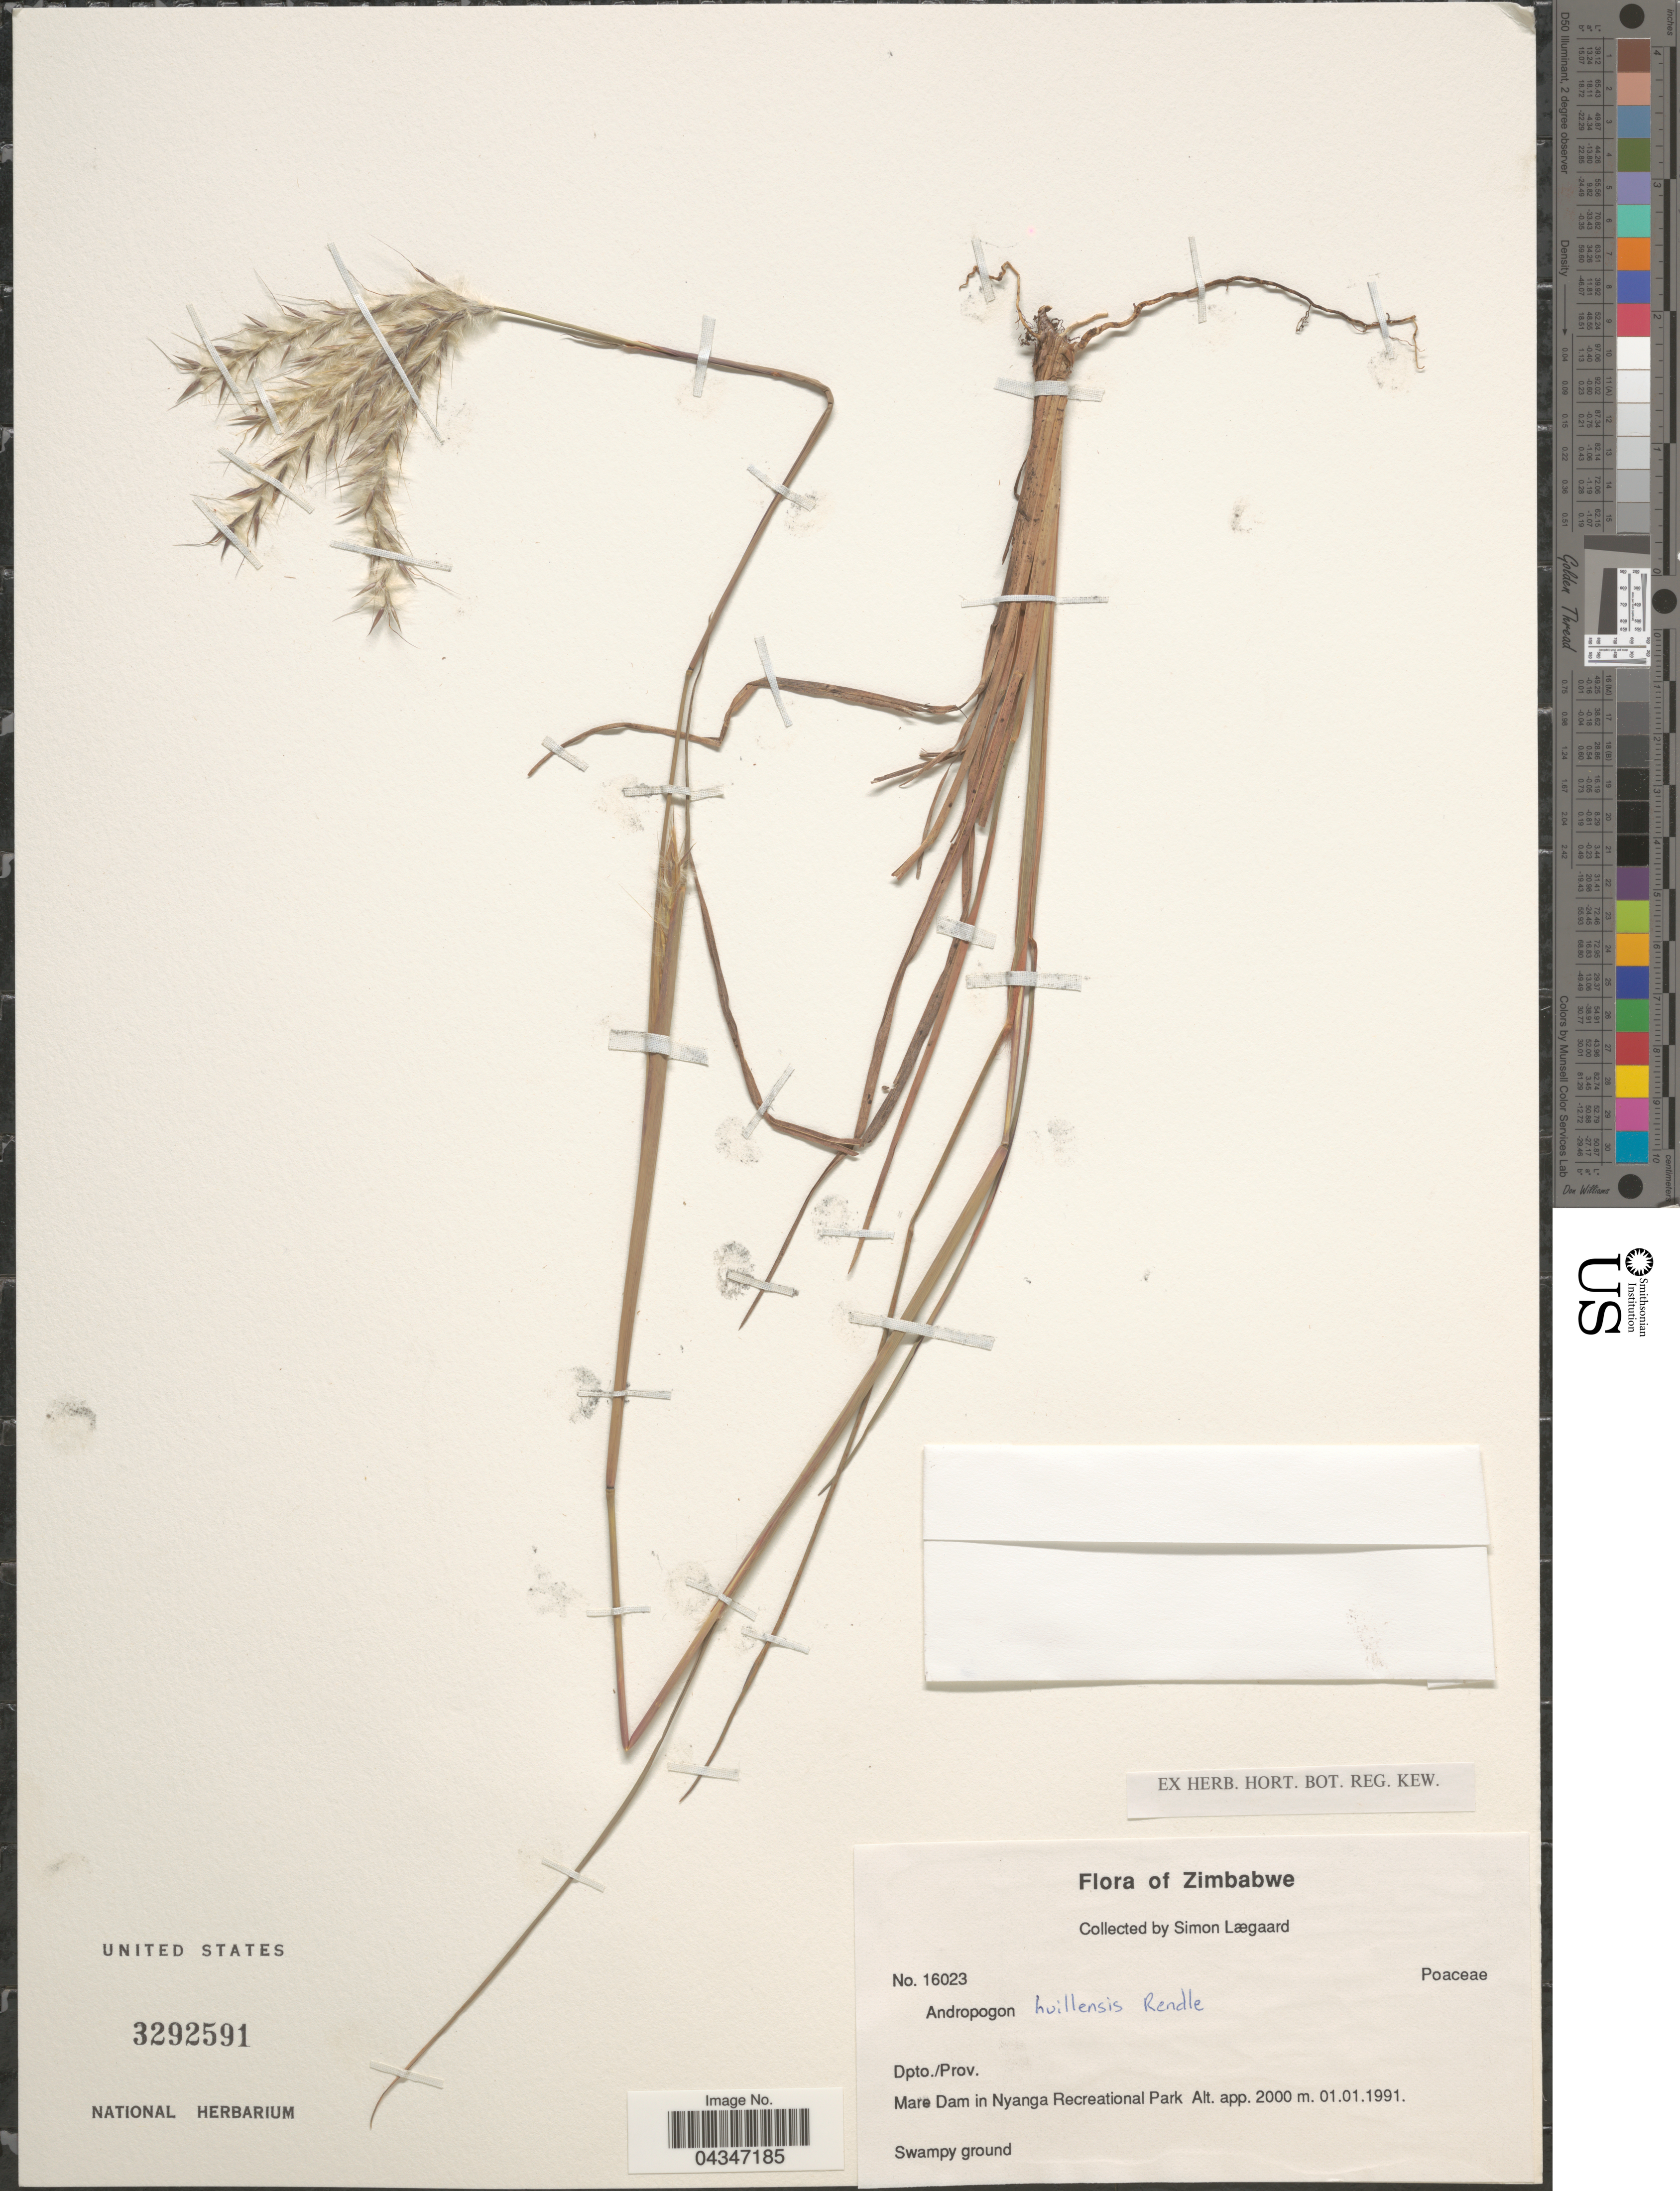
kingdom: Plantae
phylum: Tracheophyta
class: Liliopsida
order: Poales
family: Poaceae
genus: Andropogon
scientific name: Andropogon eucomus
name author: Nees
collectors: S. Lægaard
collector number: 16023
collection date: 1991-01-01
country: Zimbabwe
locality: Dpto./Prov. Mare Dam in Nyanga Recreational Park.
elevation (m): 2000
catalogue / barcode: US 3292591